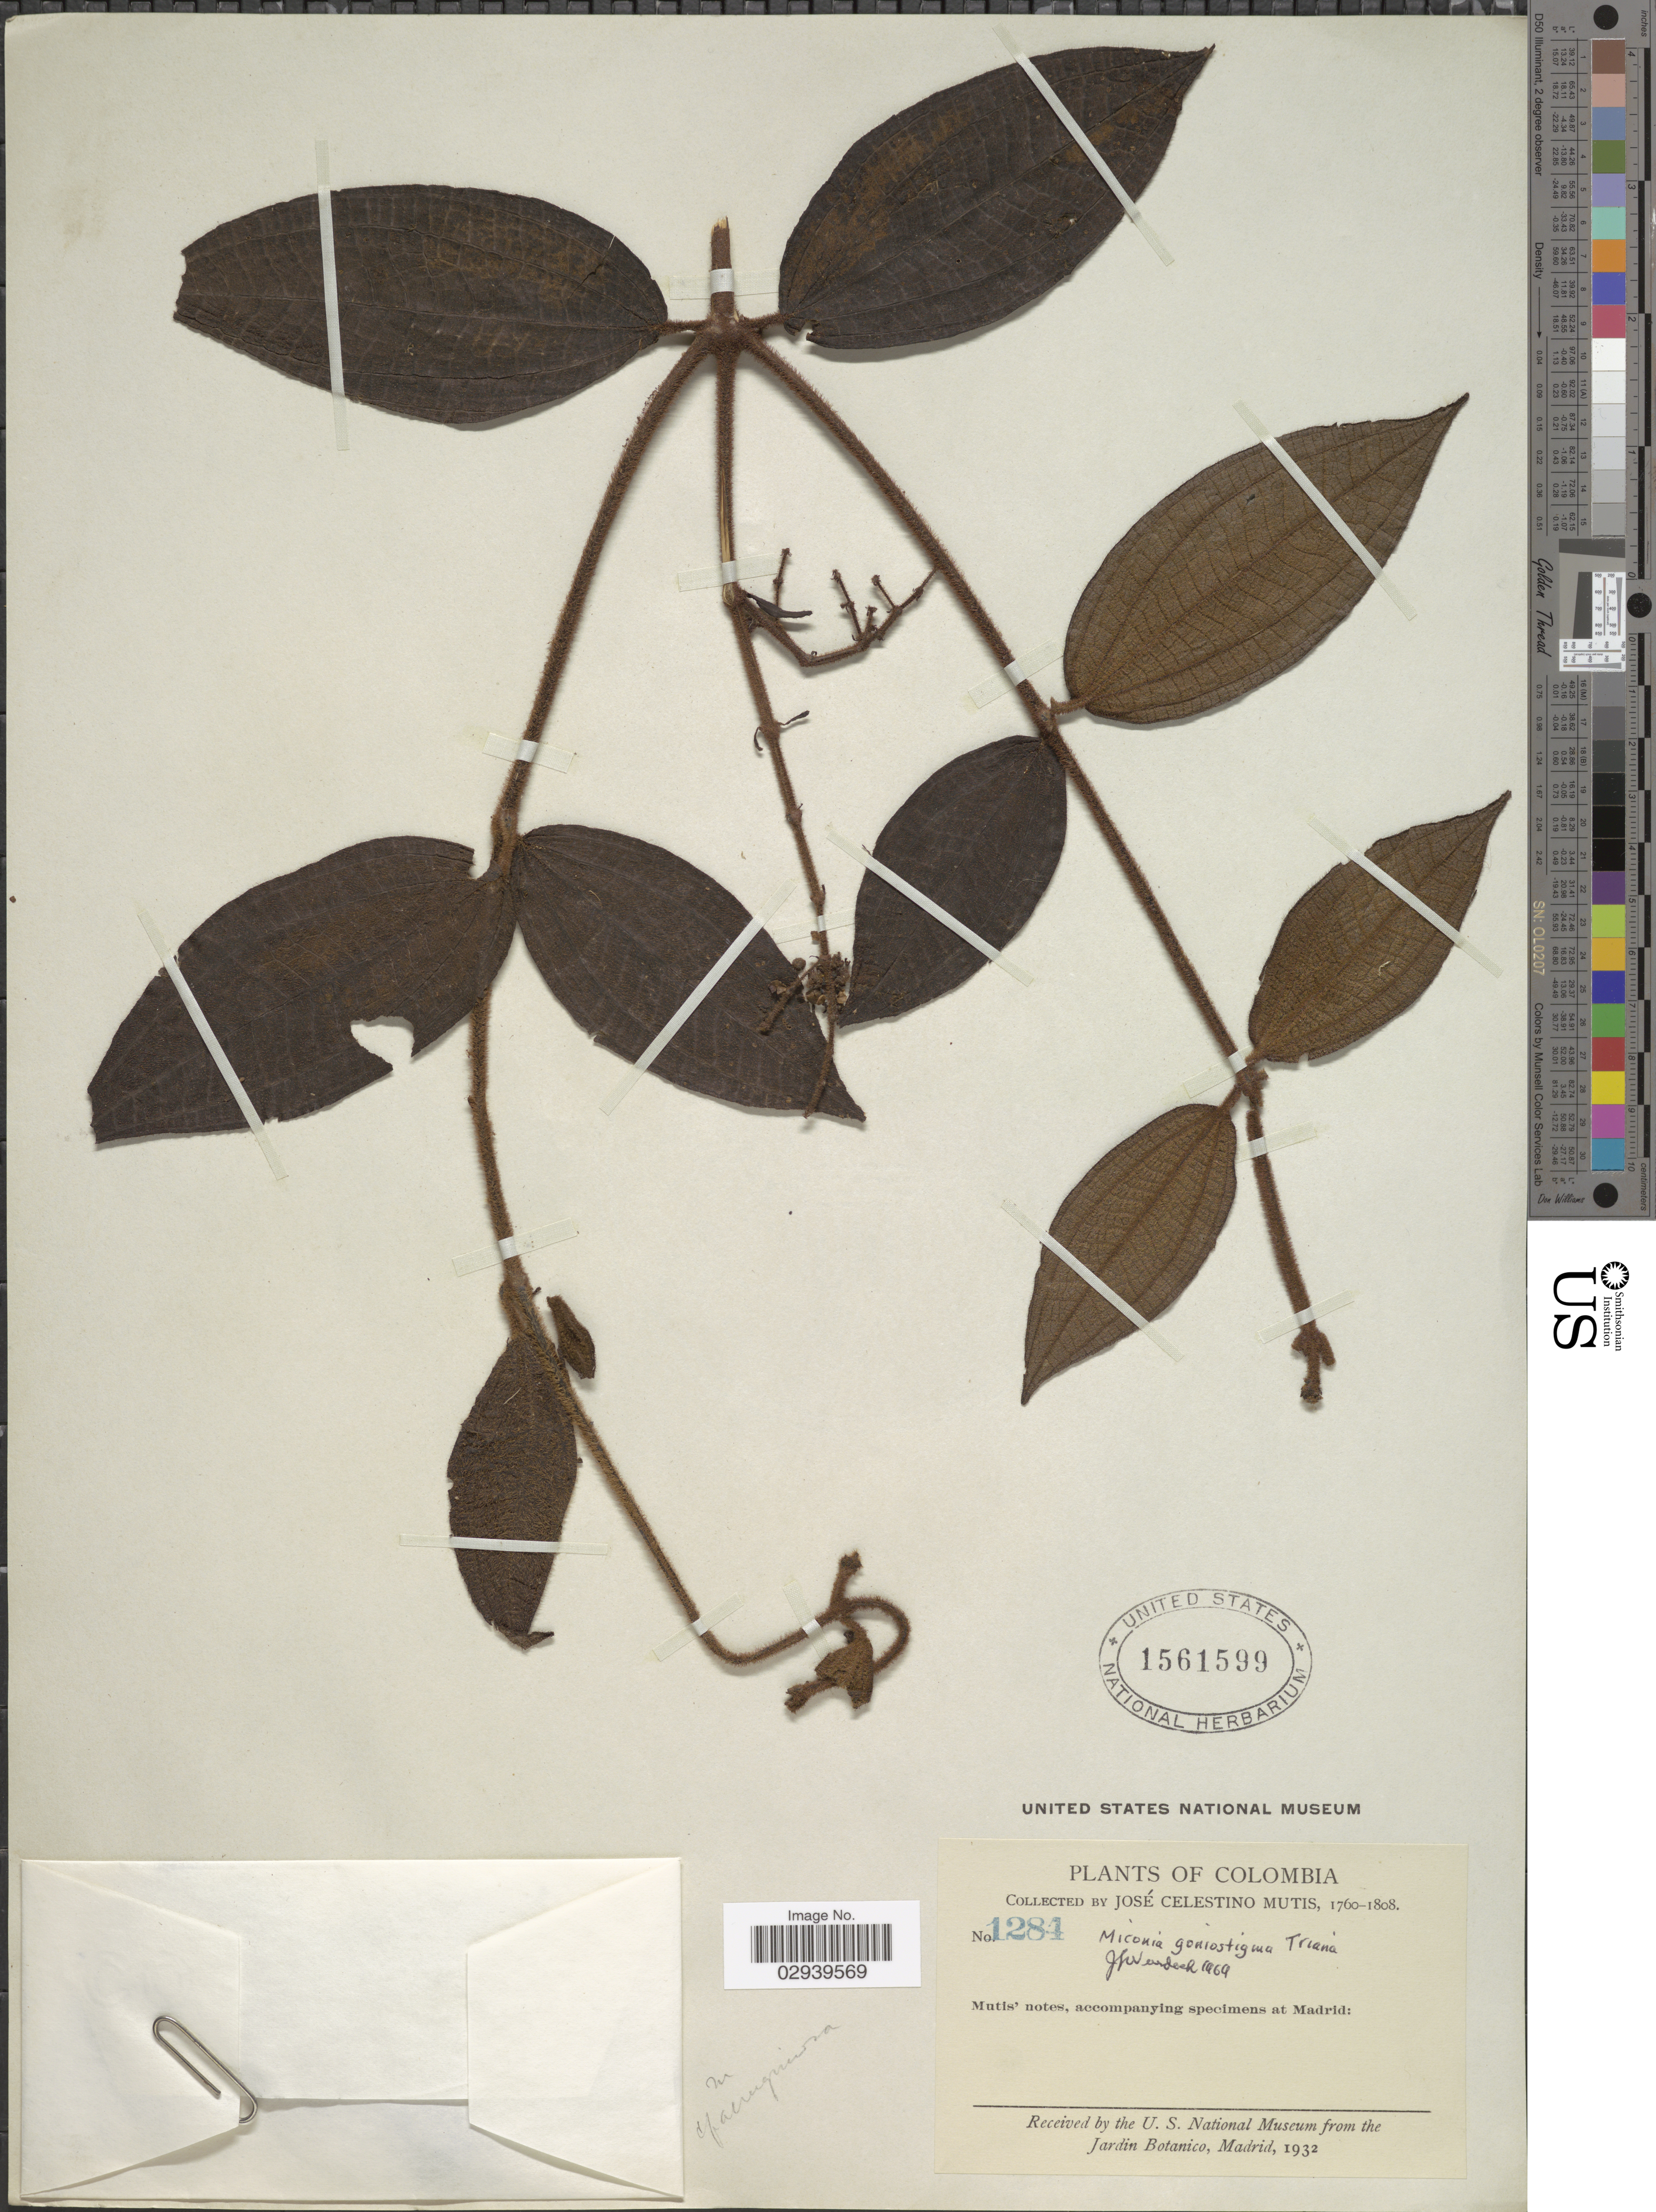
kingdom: Plantae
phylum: Tracheophyta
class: Magnoliopsida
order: Myrtales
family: Melastomataceae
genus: Miconia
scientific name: Miconia goniostigma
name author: Triana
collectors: J. C. B. Mutis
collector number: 1284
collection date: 1760/1808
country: Colombia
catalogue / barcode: US 1561599